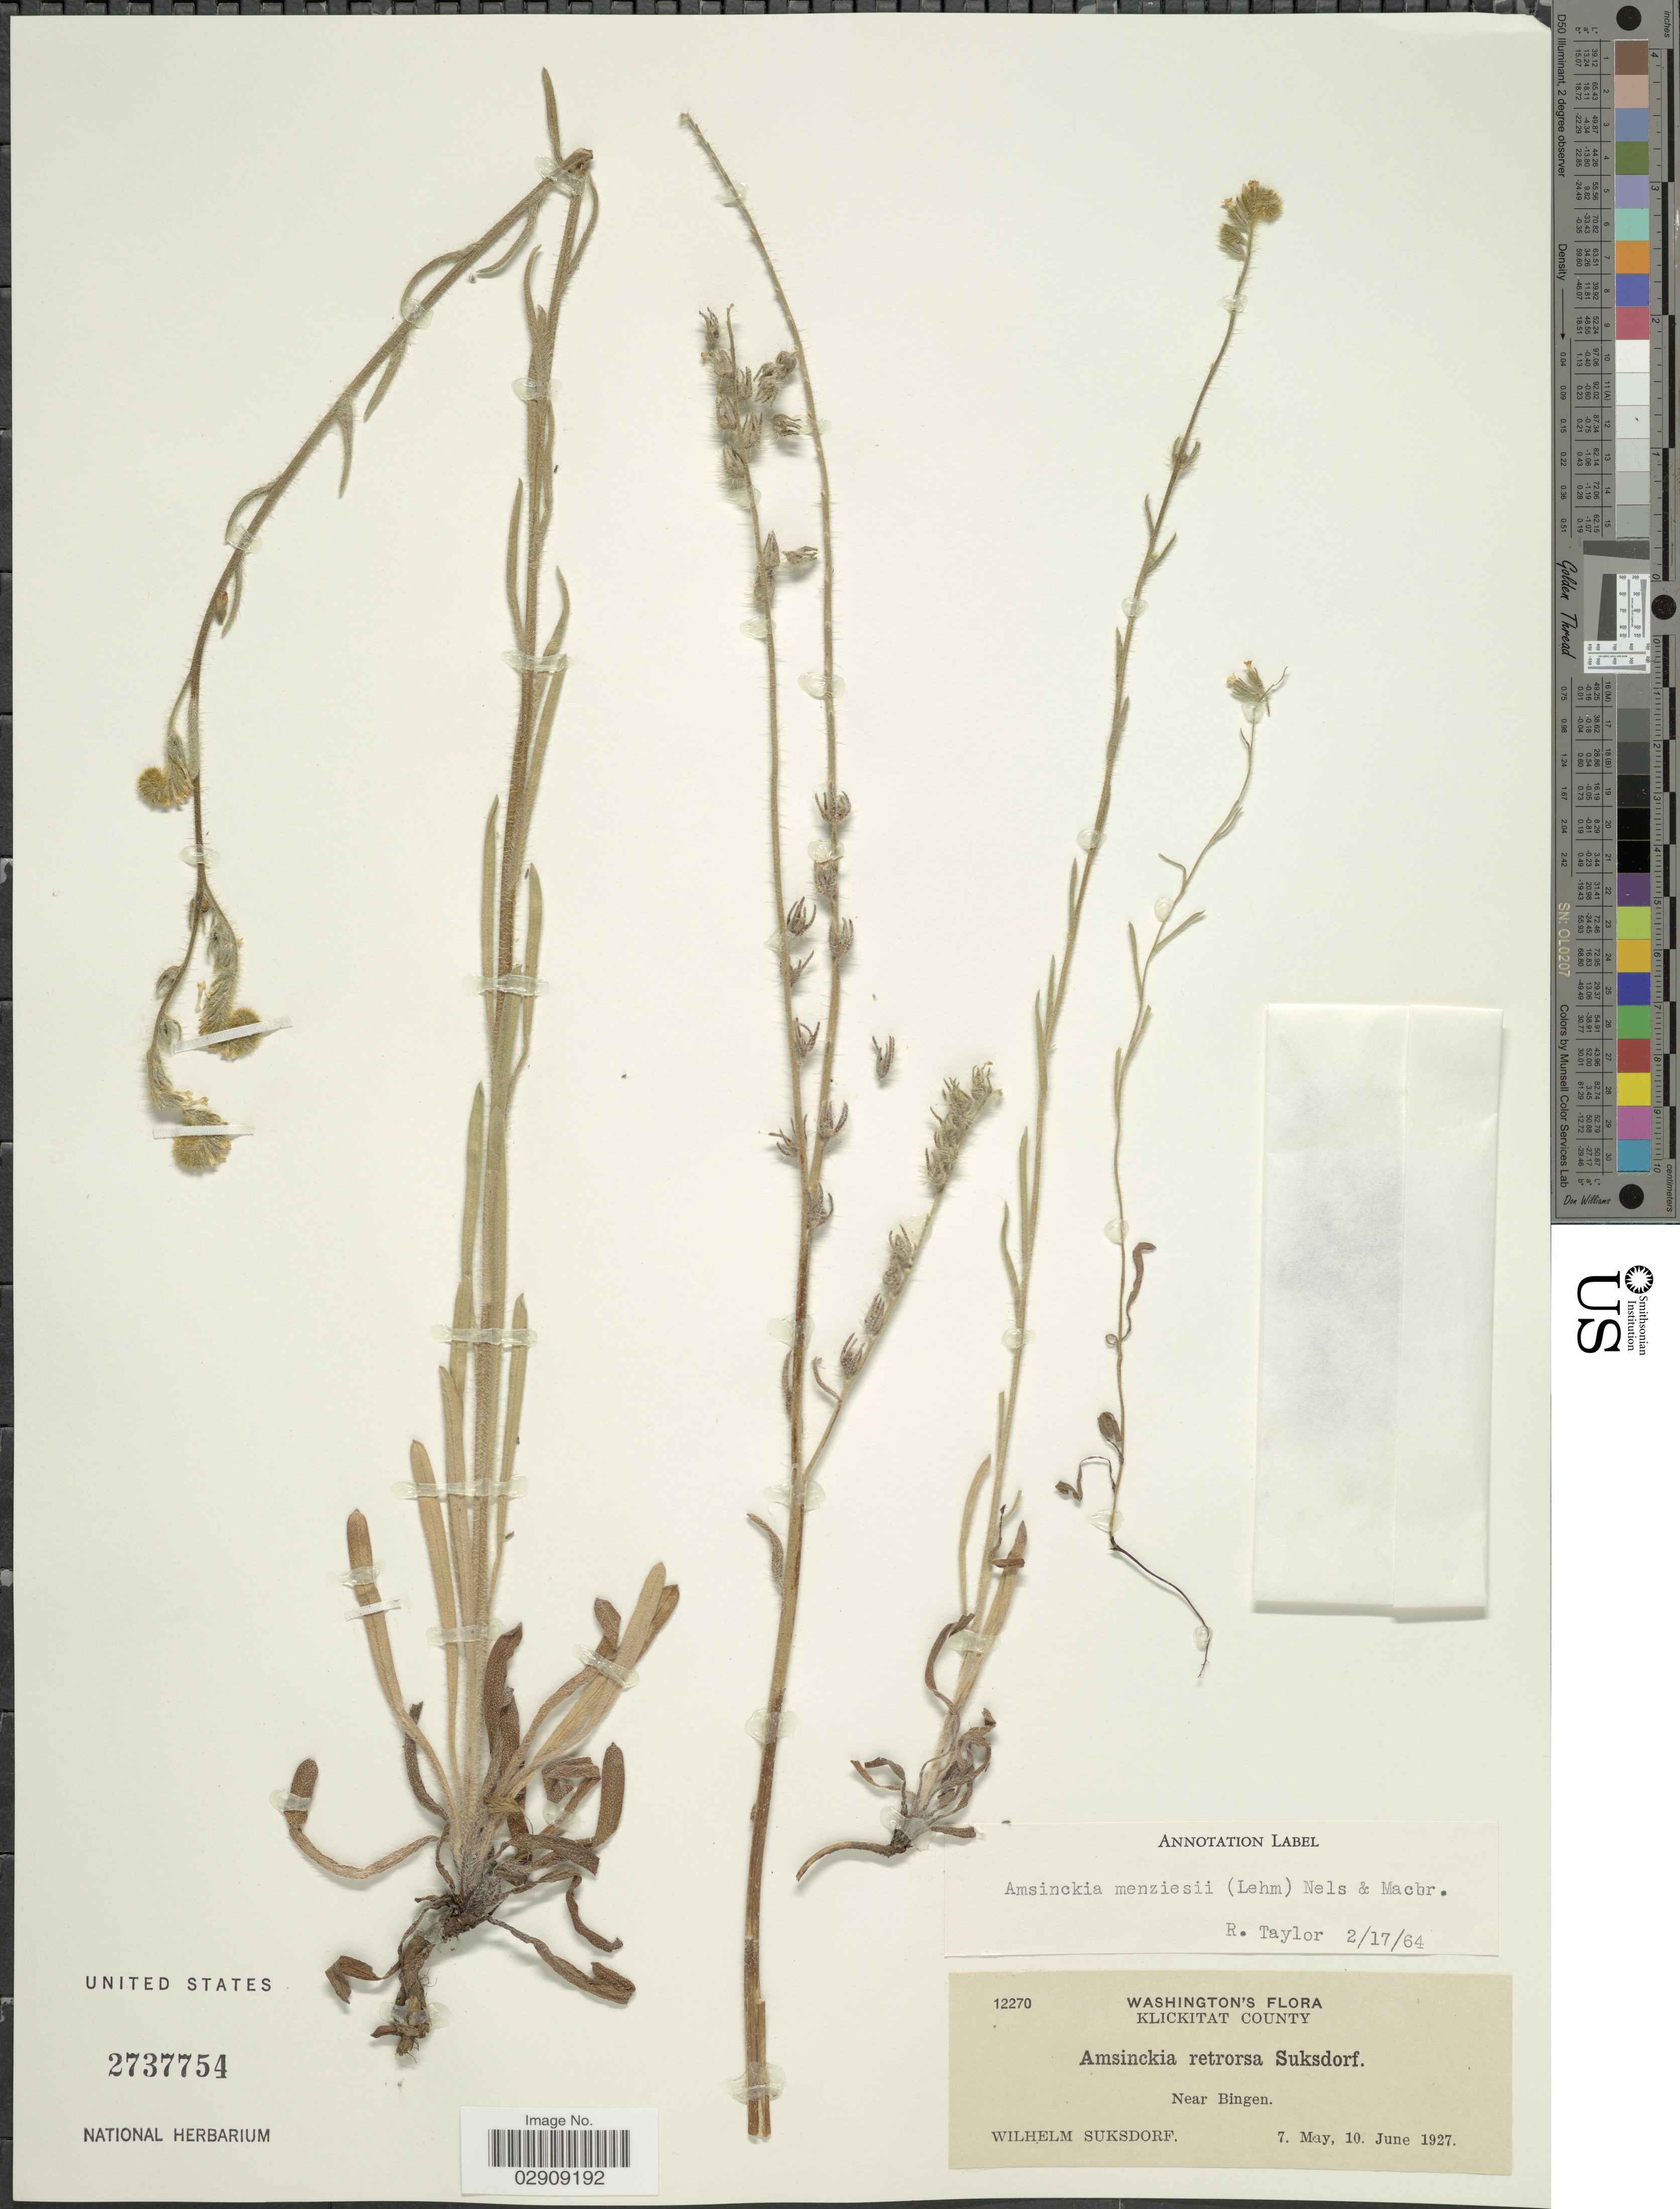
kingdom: Plantae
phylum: Tracheophyta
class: Magnoliopsida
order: Boraginales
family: Boraginaceae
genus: Amsinckia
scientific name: Amsinckia menziesii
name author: A. Nelson & J.F. Macbr.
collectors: W. N. Suksdorf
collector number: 12270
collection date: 1927-05-07/1927-06-10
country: United States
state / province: Washington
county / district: Klickitat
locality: Klickitat County. Near Bingen.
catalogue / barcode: US 2737754